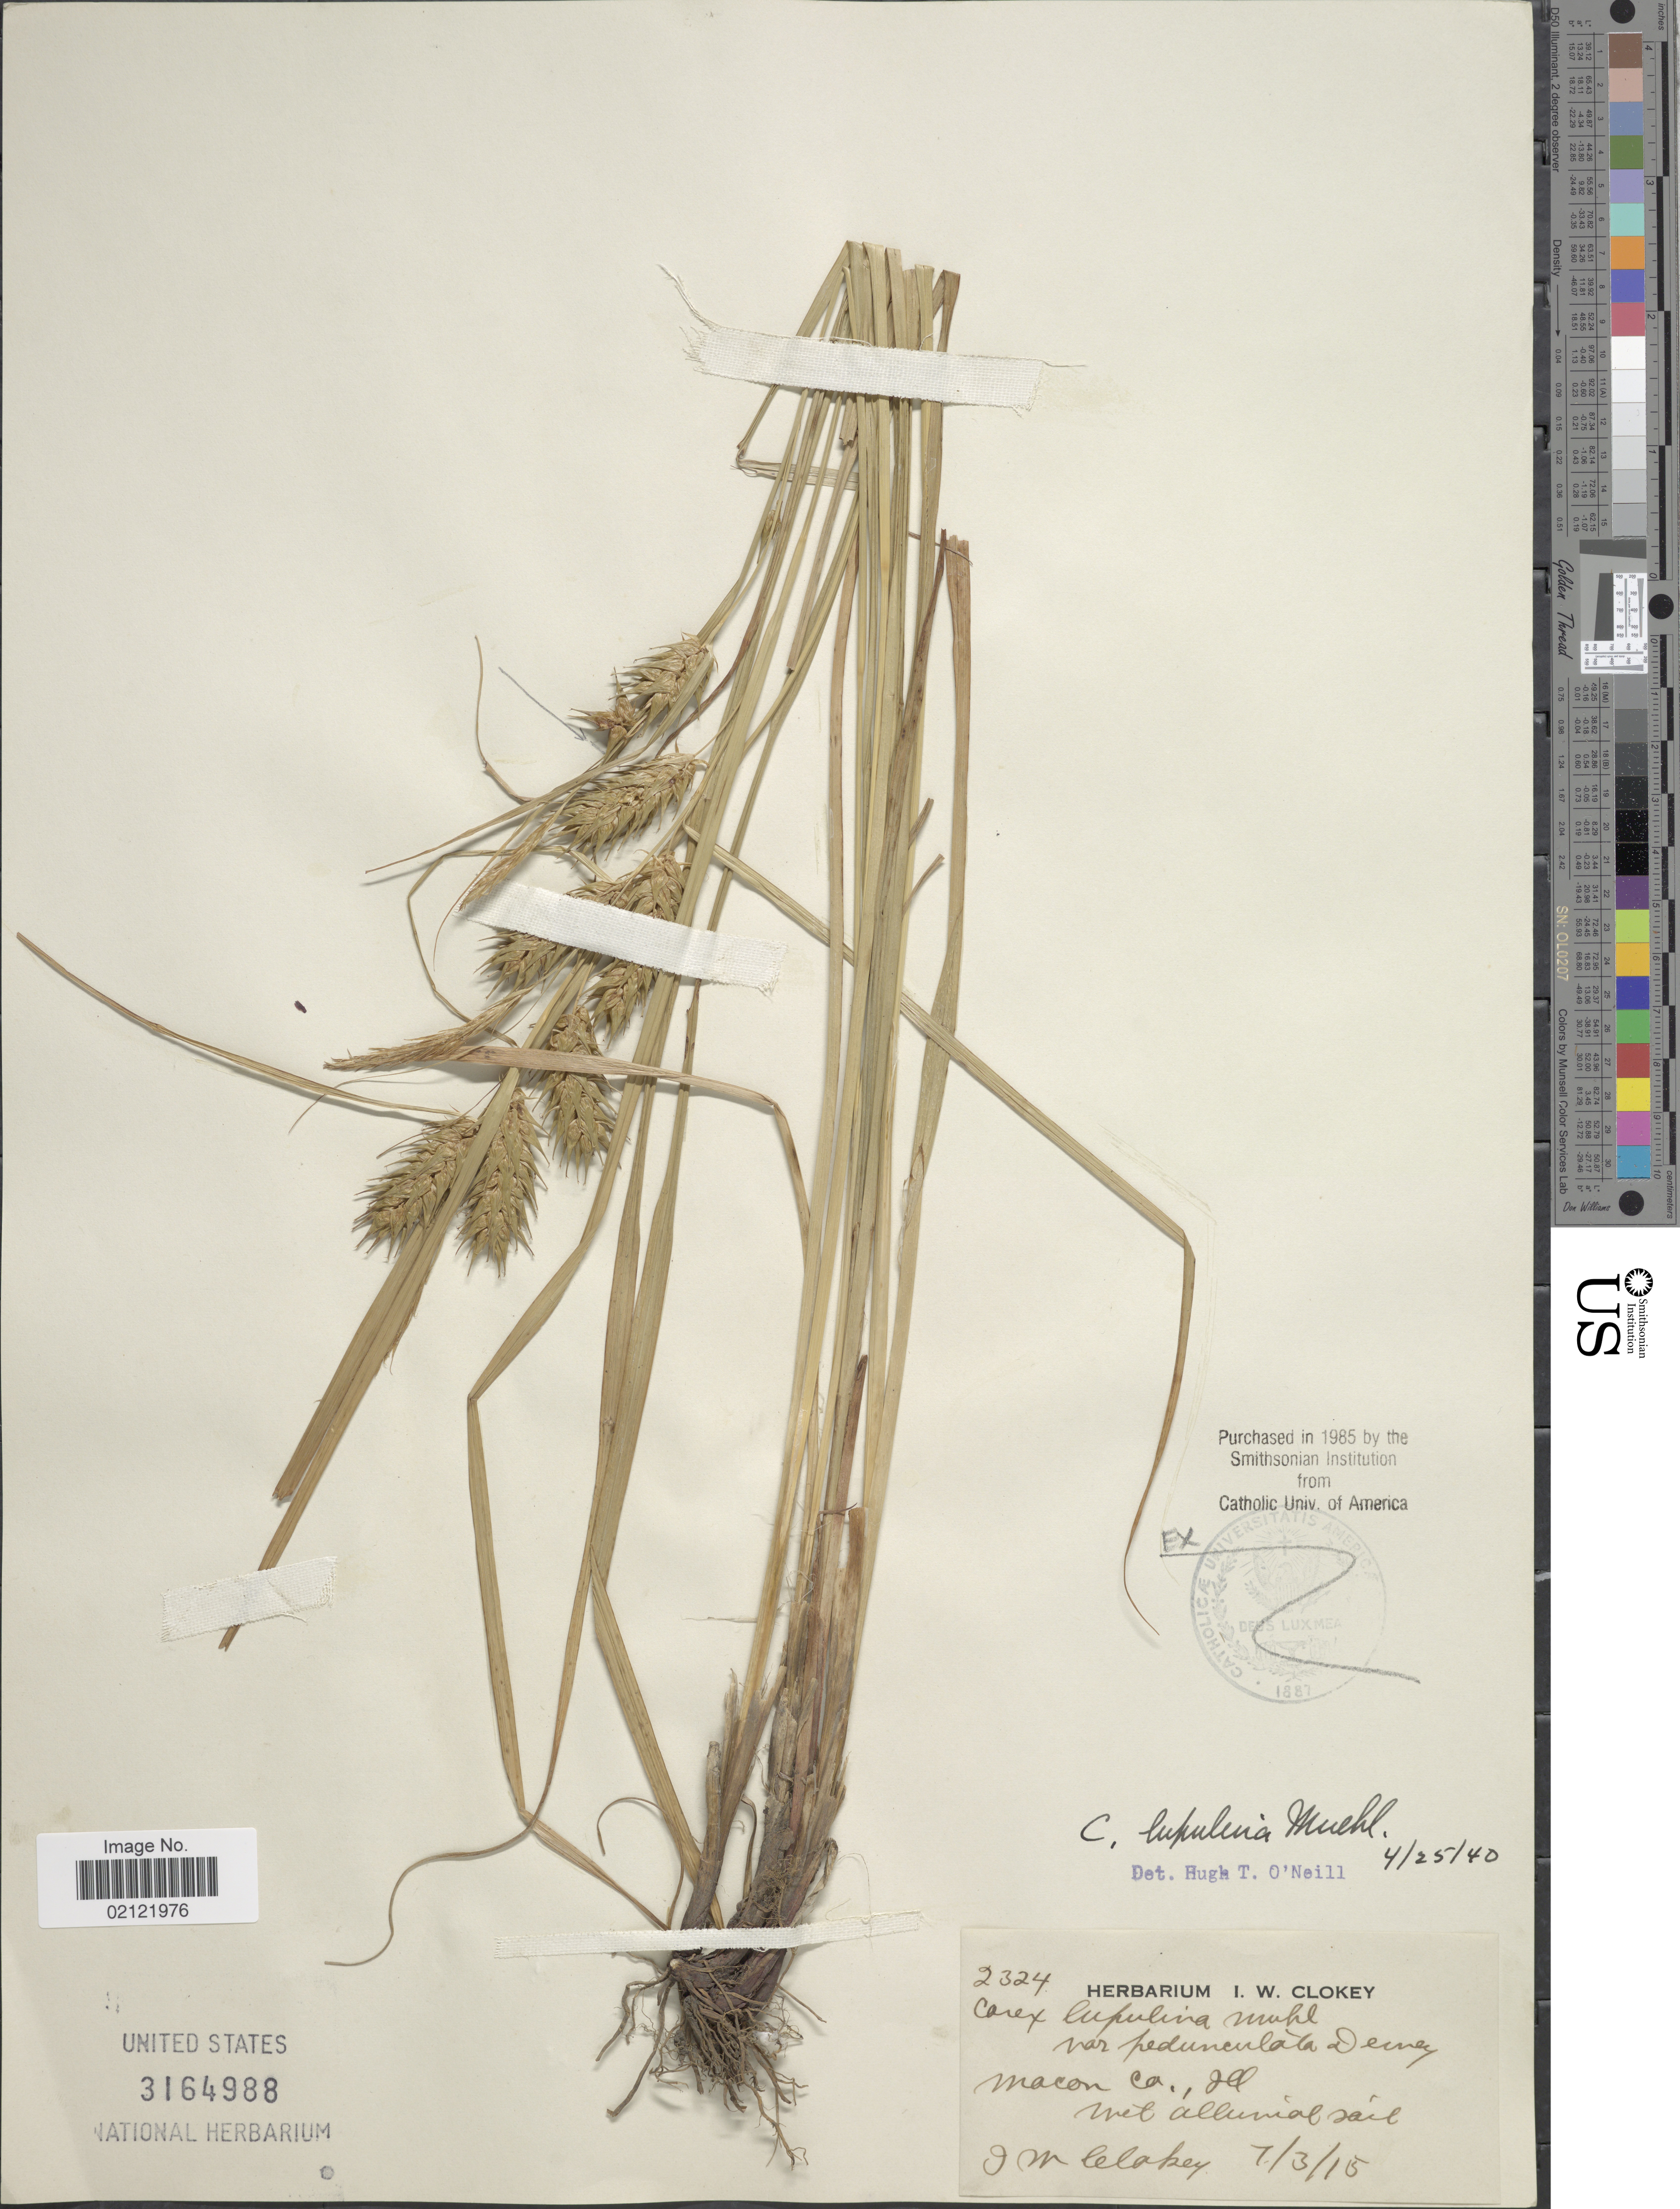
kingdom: Plantae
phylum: Tracheophyta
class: Liliopsida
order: Poales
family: Cyperaceae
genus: Carex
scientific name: Carex lupulina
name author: Muhl. ex Willd.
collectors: I. W. Clokey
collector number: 2324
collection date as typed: Transcribed d/m/y: 3/7/15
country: United States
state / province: Illinois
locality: Macon Co., Ill.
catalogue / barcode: US 3164988